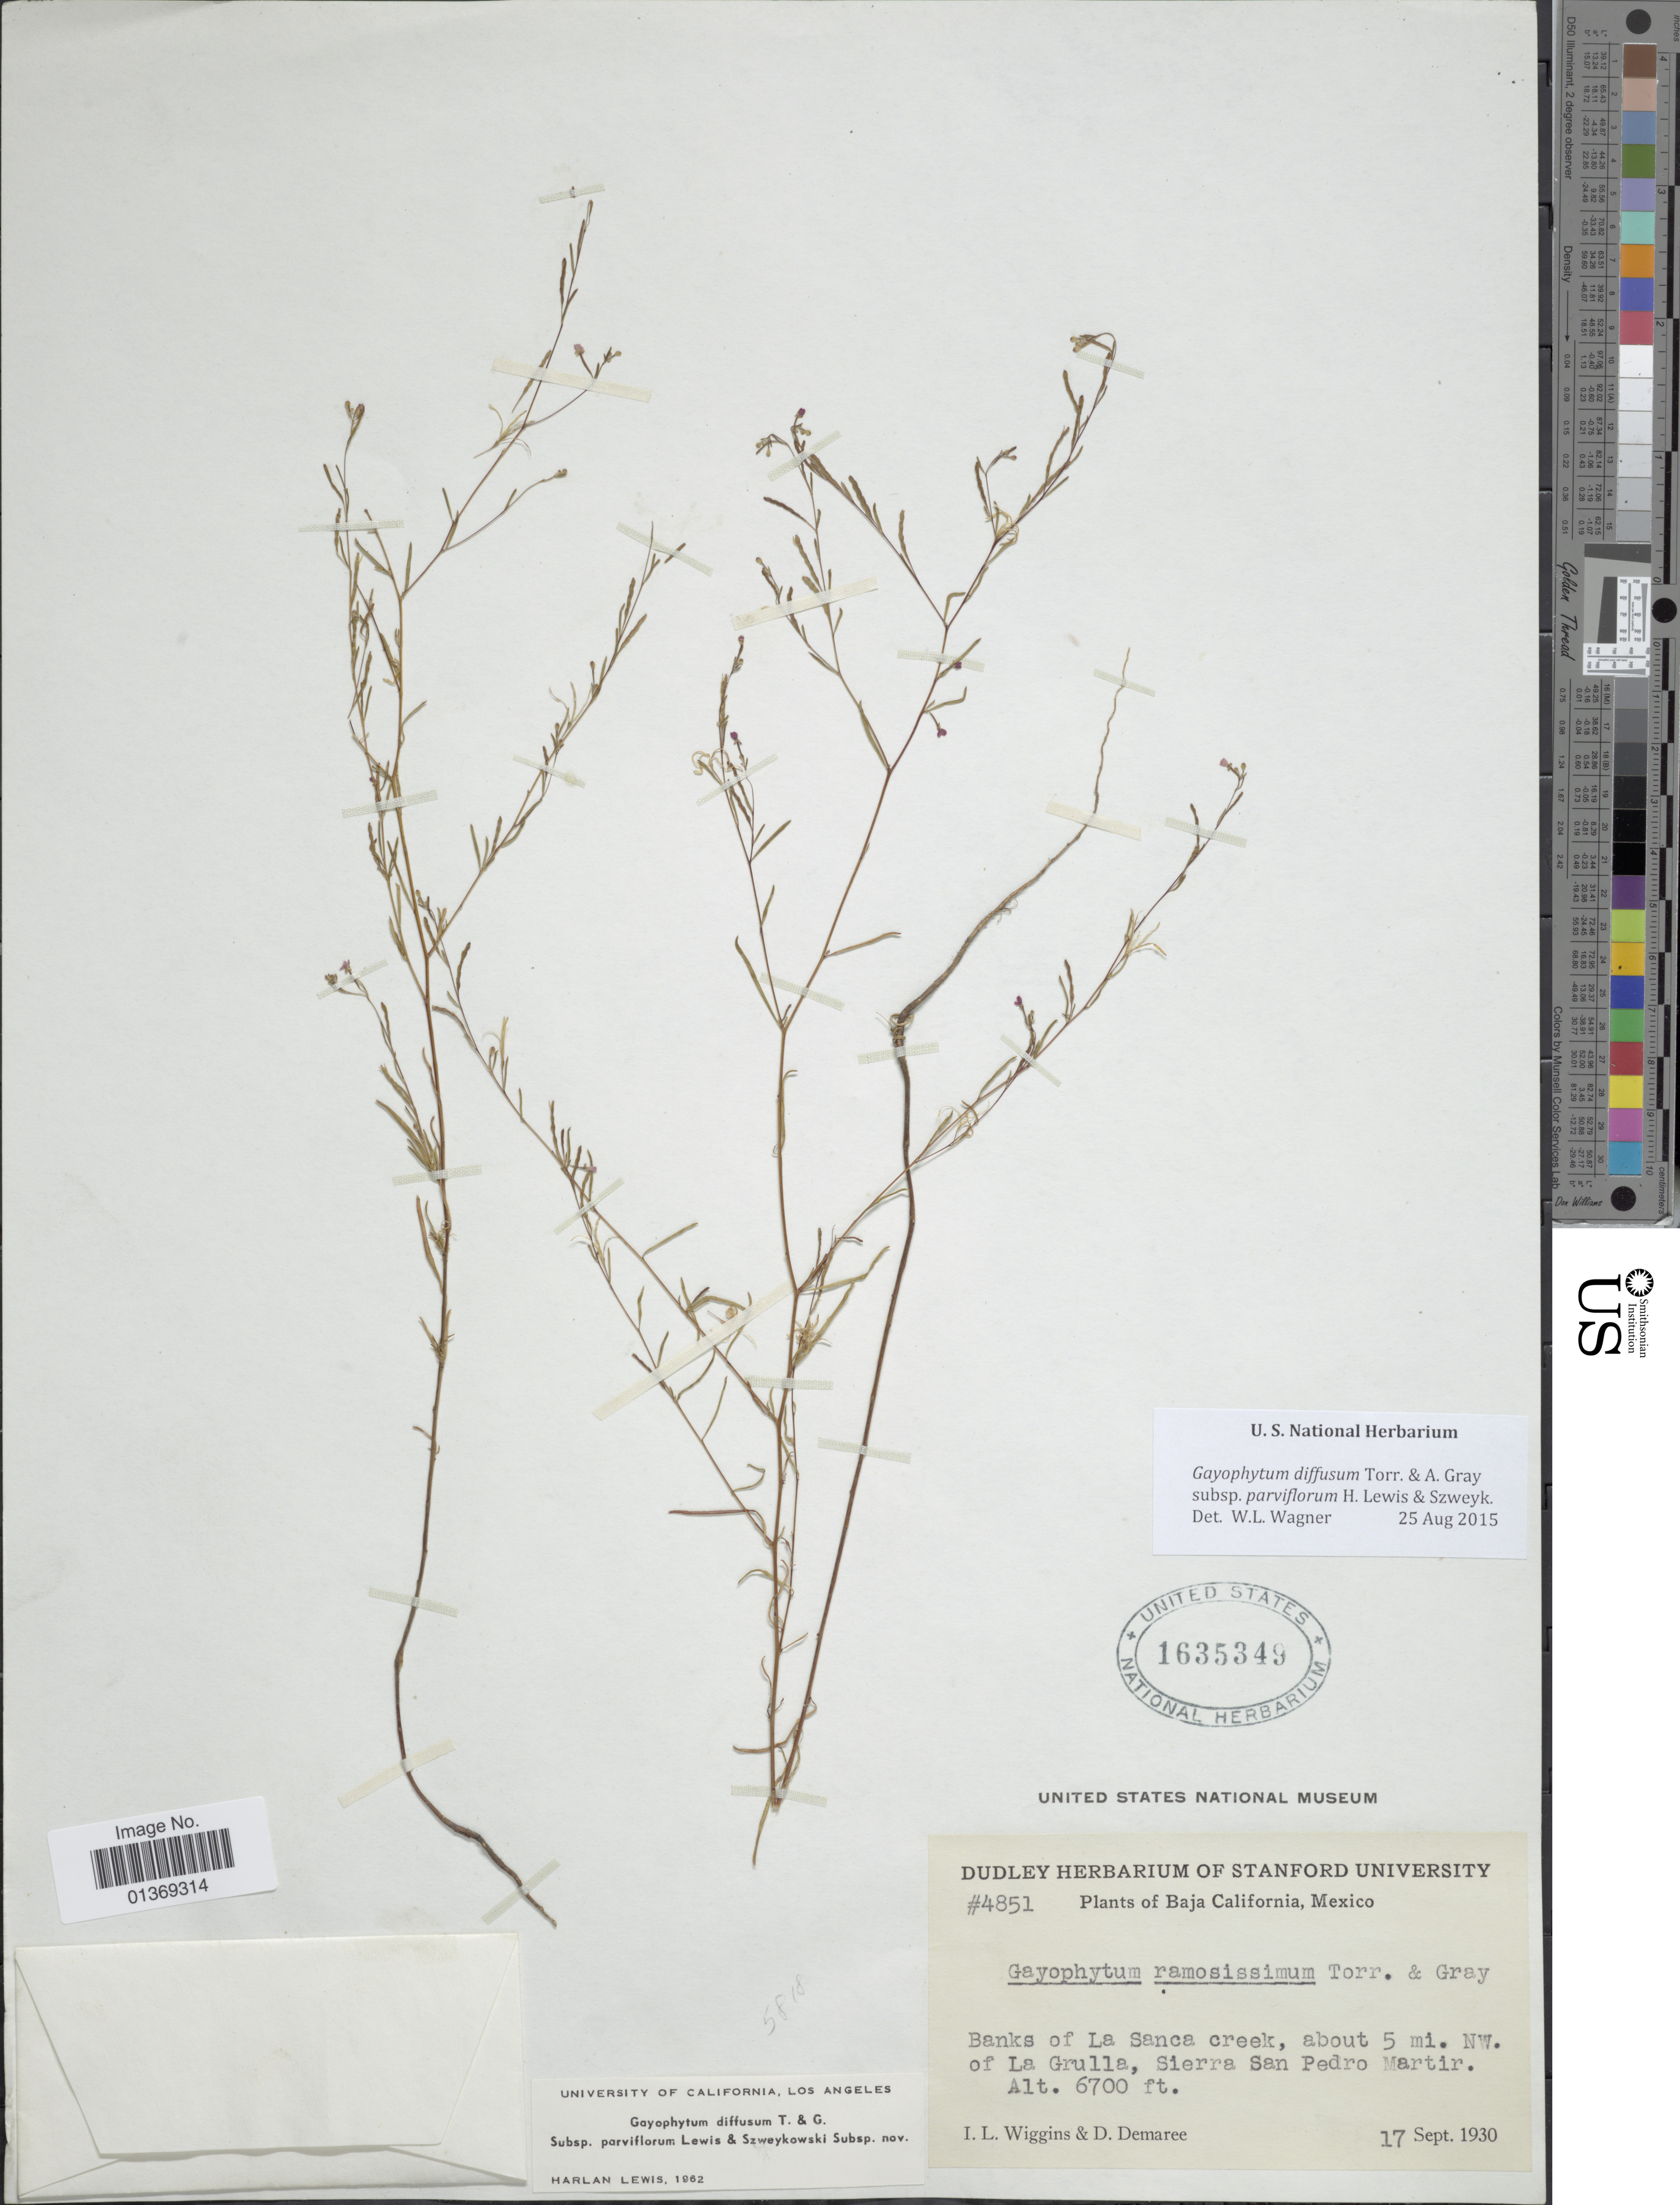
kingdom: Plantae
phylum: Tracheophyta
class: Magnoliopsida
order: Myrtales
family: Onagraceae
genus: Gayophytum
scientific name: Gayophytum diffusum subsp. parviflorum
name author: F. H. Lewis & Szweyk.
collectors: I. L. Wiggins & D. Demaree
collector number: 4851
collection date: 1930-09-17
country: Mexico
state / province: Baja California Norte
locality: Banks of La Sanca creek, about 5 mi. NW. of La Grulla, Sierra San Pedro Martir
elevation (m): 2042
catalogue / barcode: US 1635349